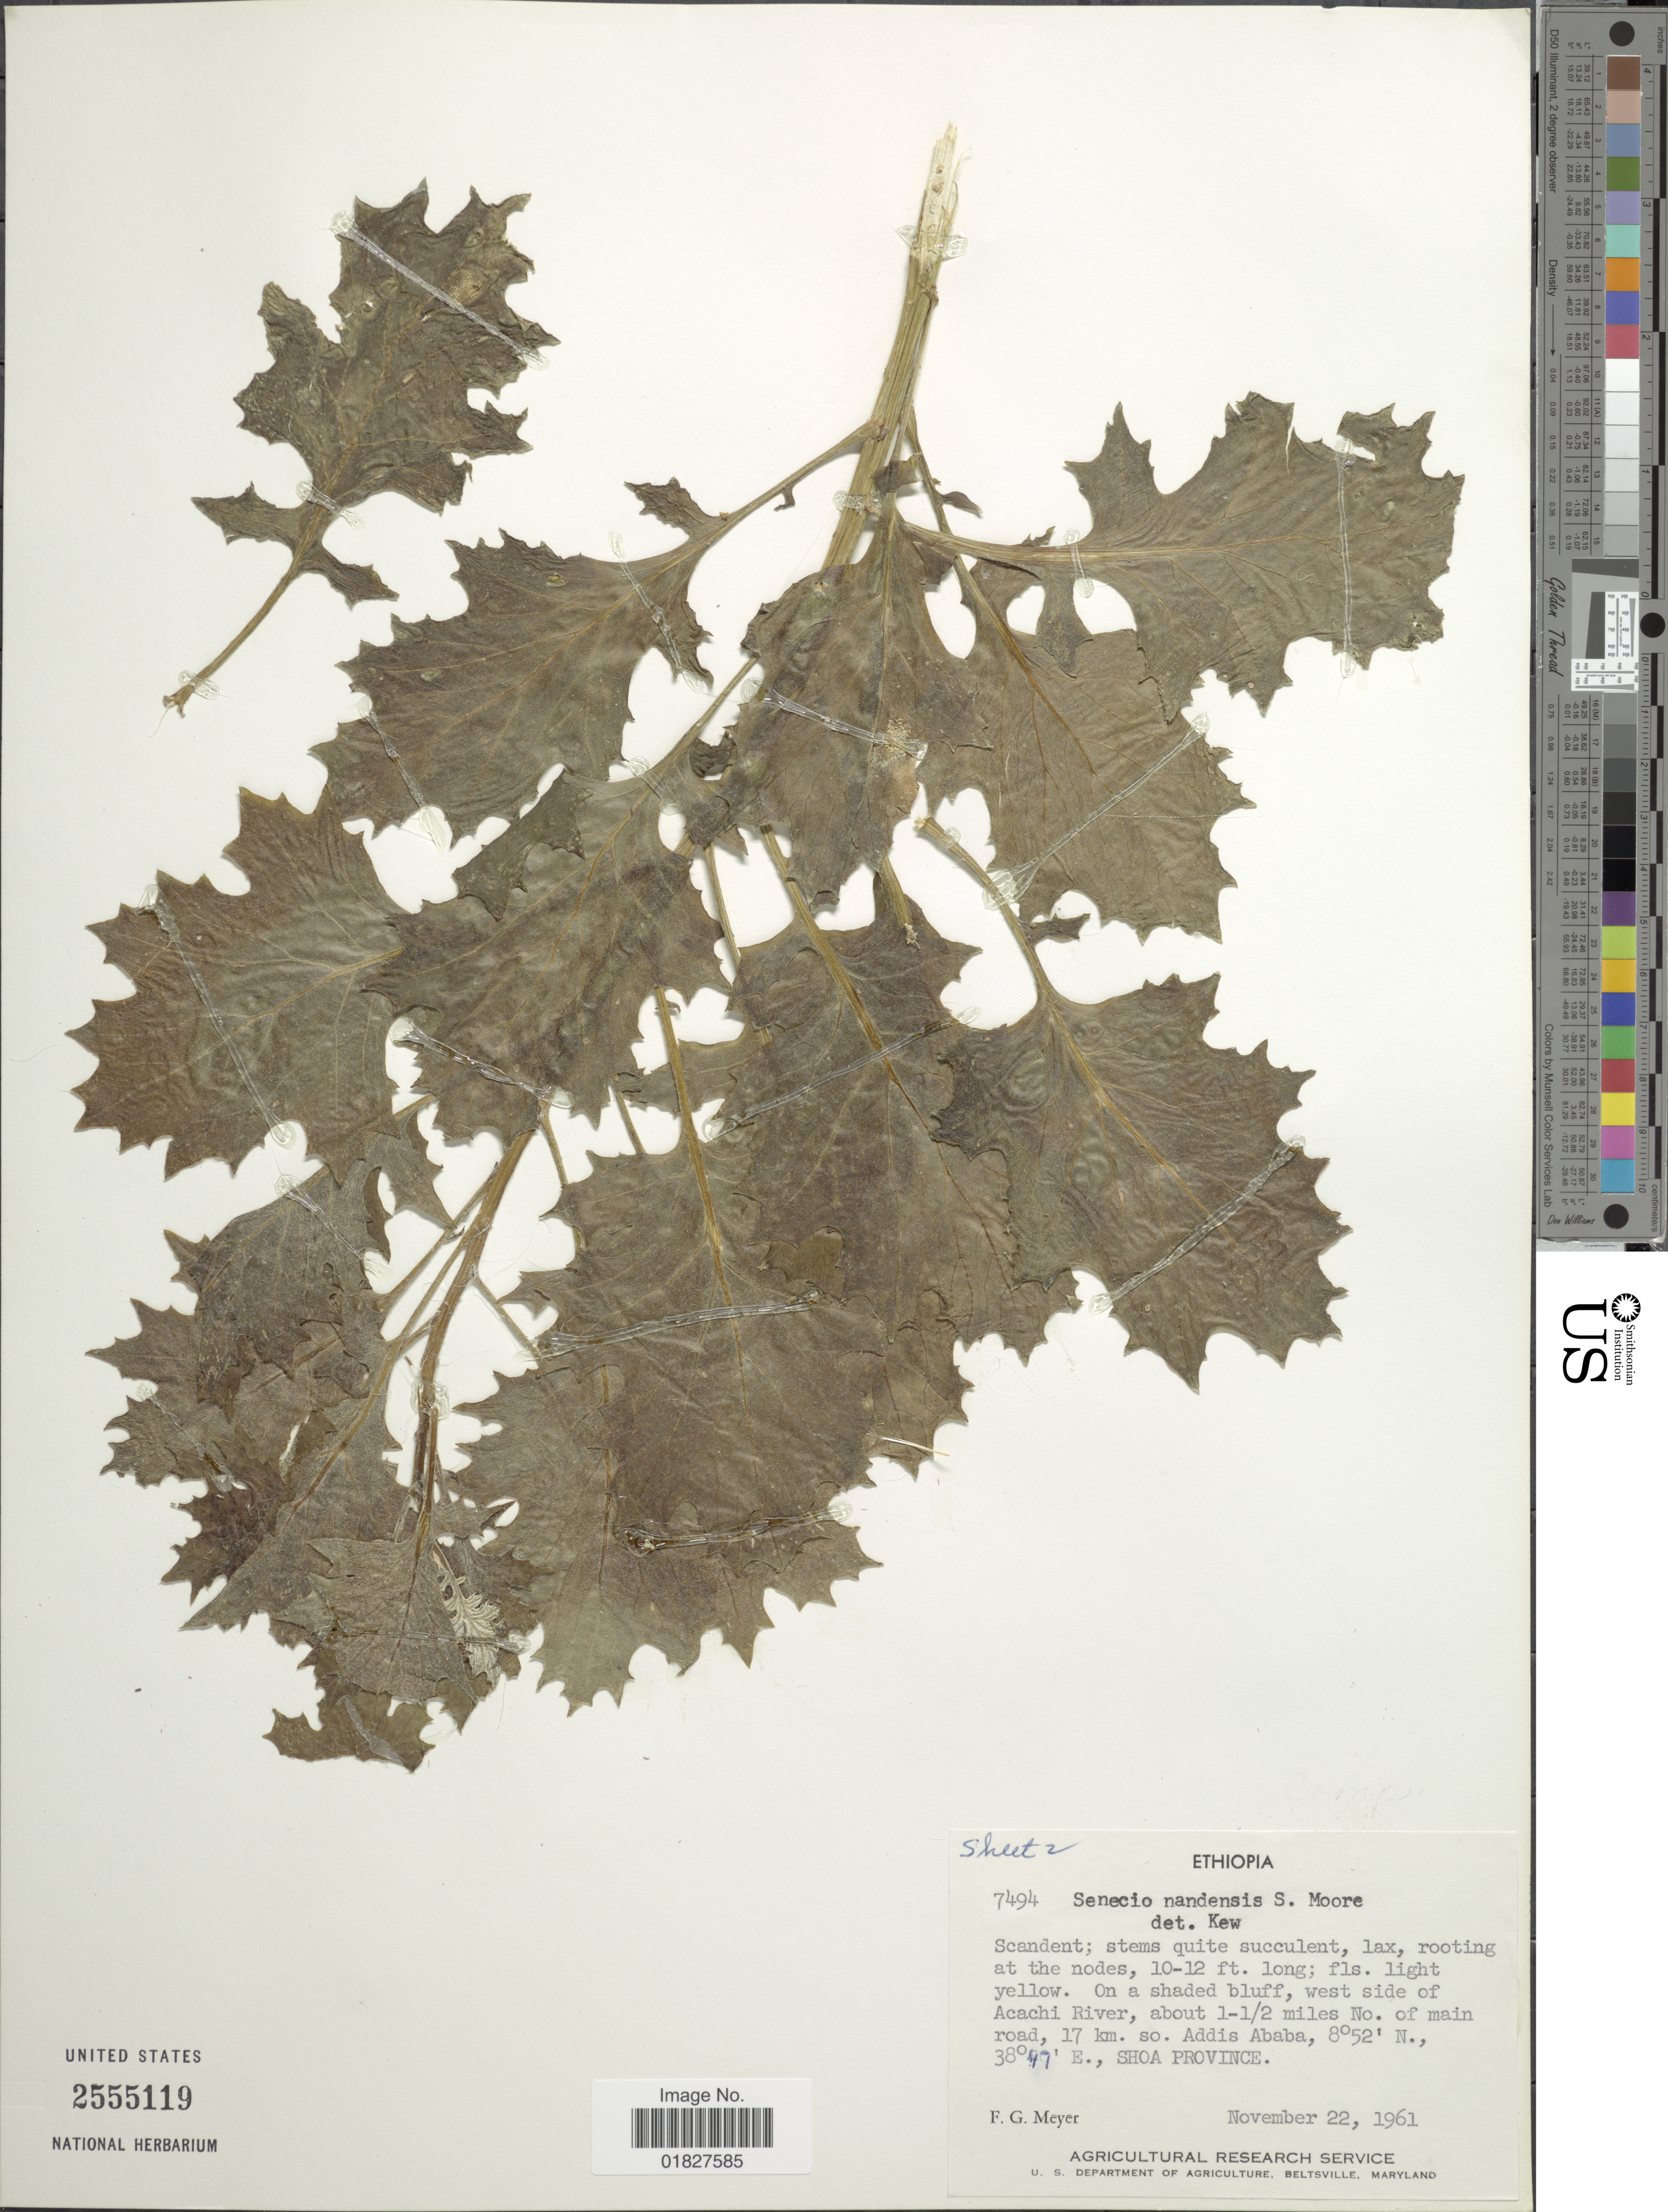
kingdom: Plantae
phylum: Tracheophyta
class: Magnoliopsida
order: Asterales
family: Asteraceae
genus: Solanecio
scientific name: Solanecio nandensis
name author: (S. Moore) C. Jeffrey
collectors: F. G. Meyer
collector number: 7494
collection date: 1961-11-22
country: Ethiopia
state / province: Addis Ababa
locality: West side of Acachi River, about 1-1/2 miles No. of main road, 17 km so. Addis Ababa, Shoa Province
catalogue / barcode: US 2555119